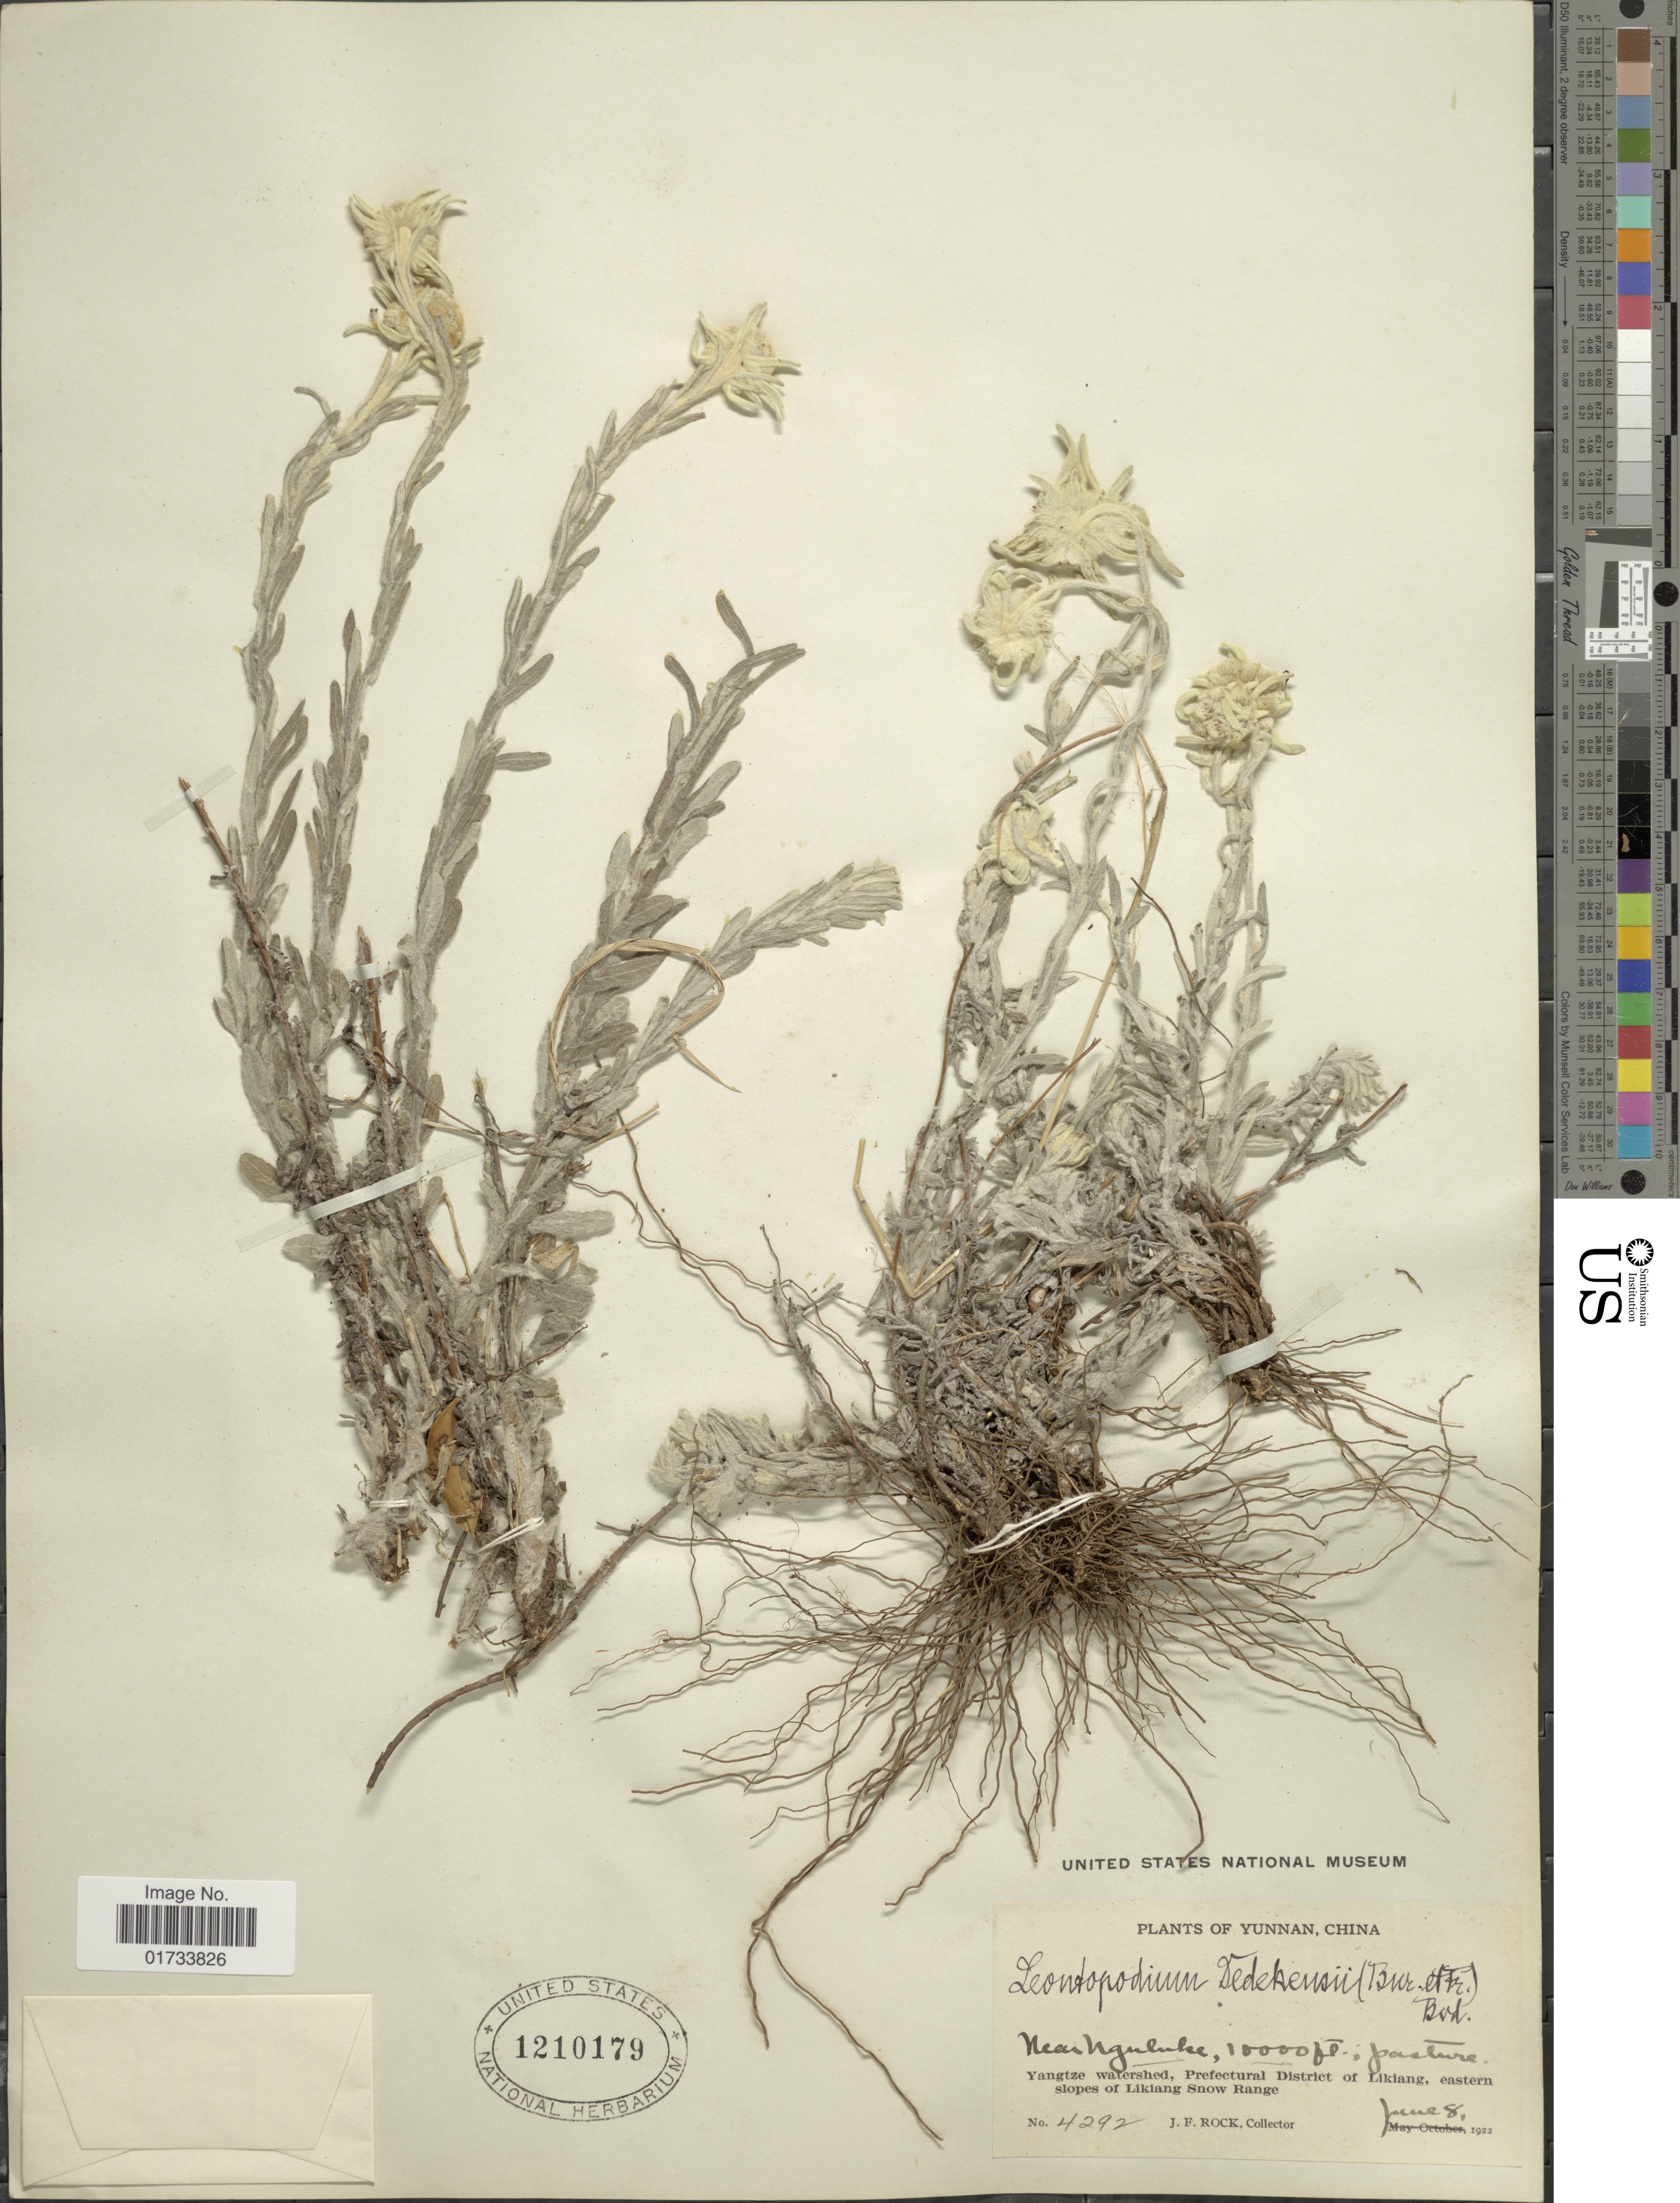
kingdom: Plantae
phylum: Tracheophyta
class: Magnoliopsida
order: Asterales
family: Asteraceae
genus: Leontopodium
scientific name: Leontopodium dedekensii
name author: (Bureau & Franch.) Beauverd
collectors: J. Rock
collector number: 4292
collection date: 1922-06-02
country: China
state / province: Yunnan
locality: Near Nguluke, pasture, Yangte watershed, Prefectural District of Likiang, eastern slopes of Likiang Snow Range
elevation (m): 3048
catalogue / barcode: US 1210179